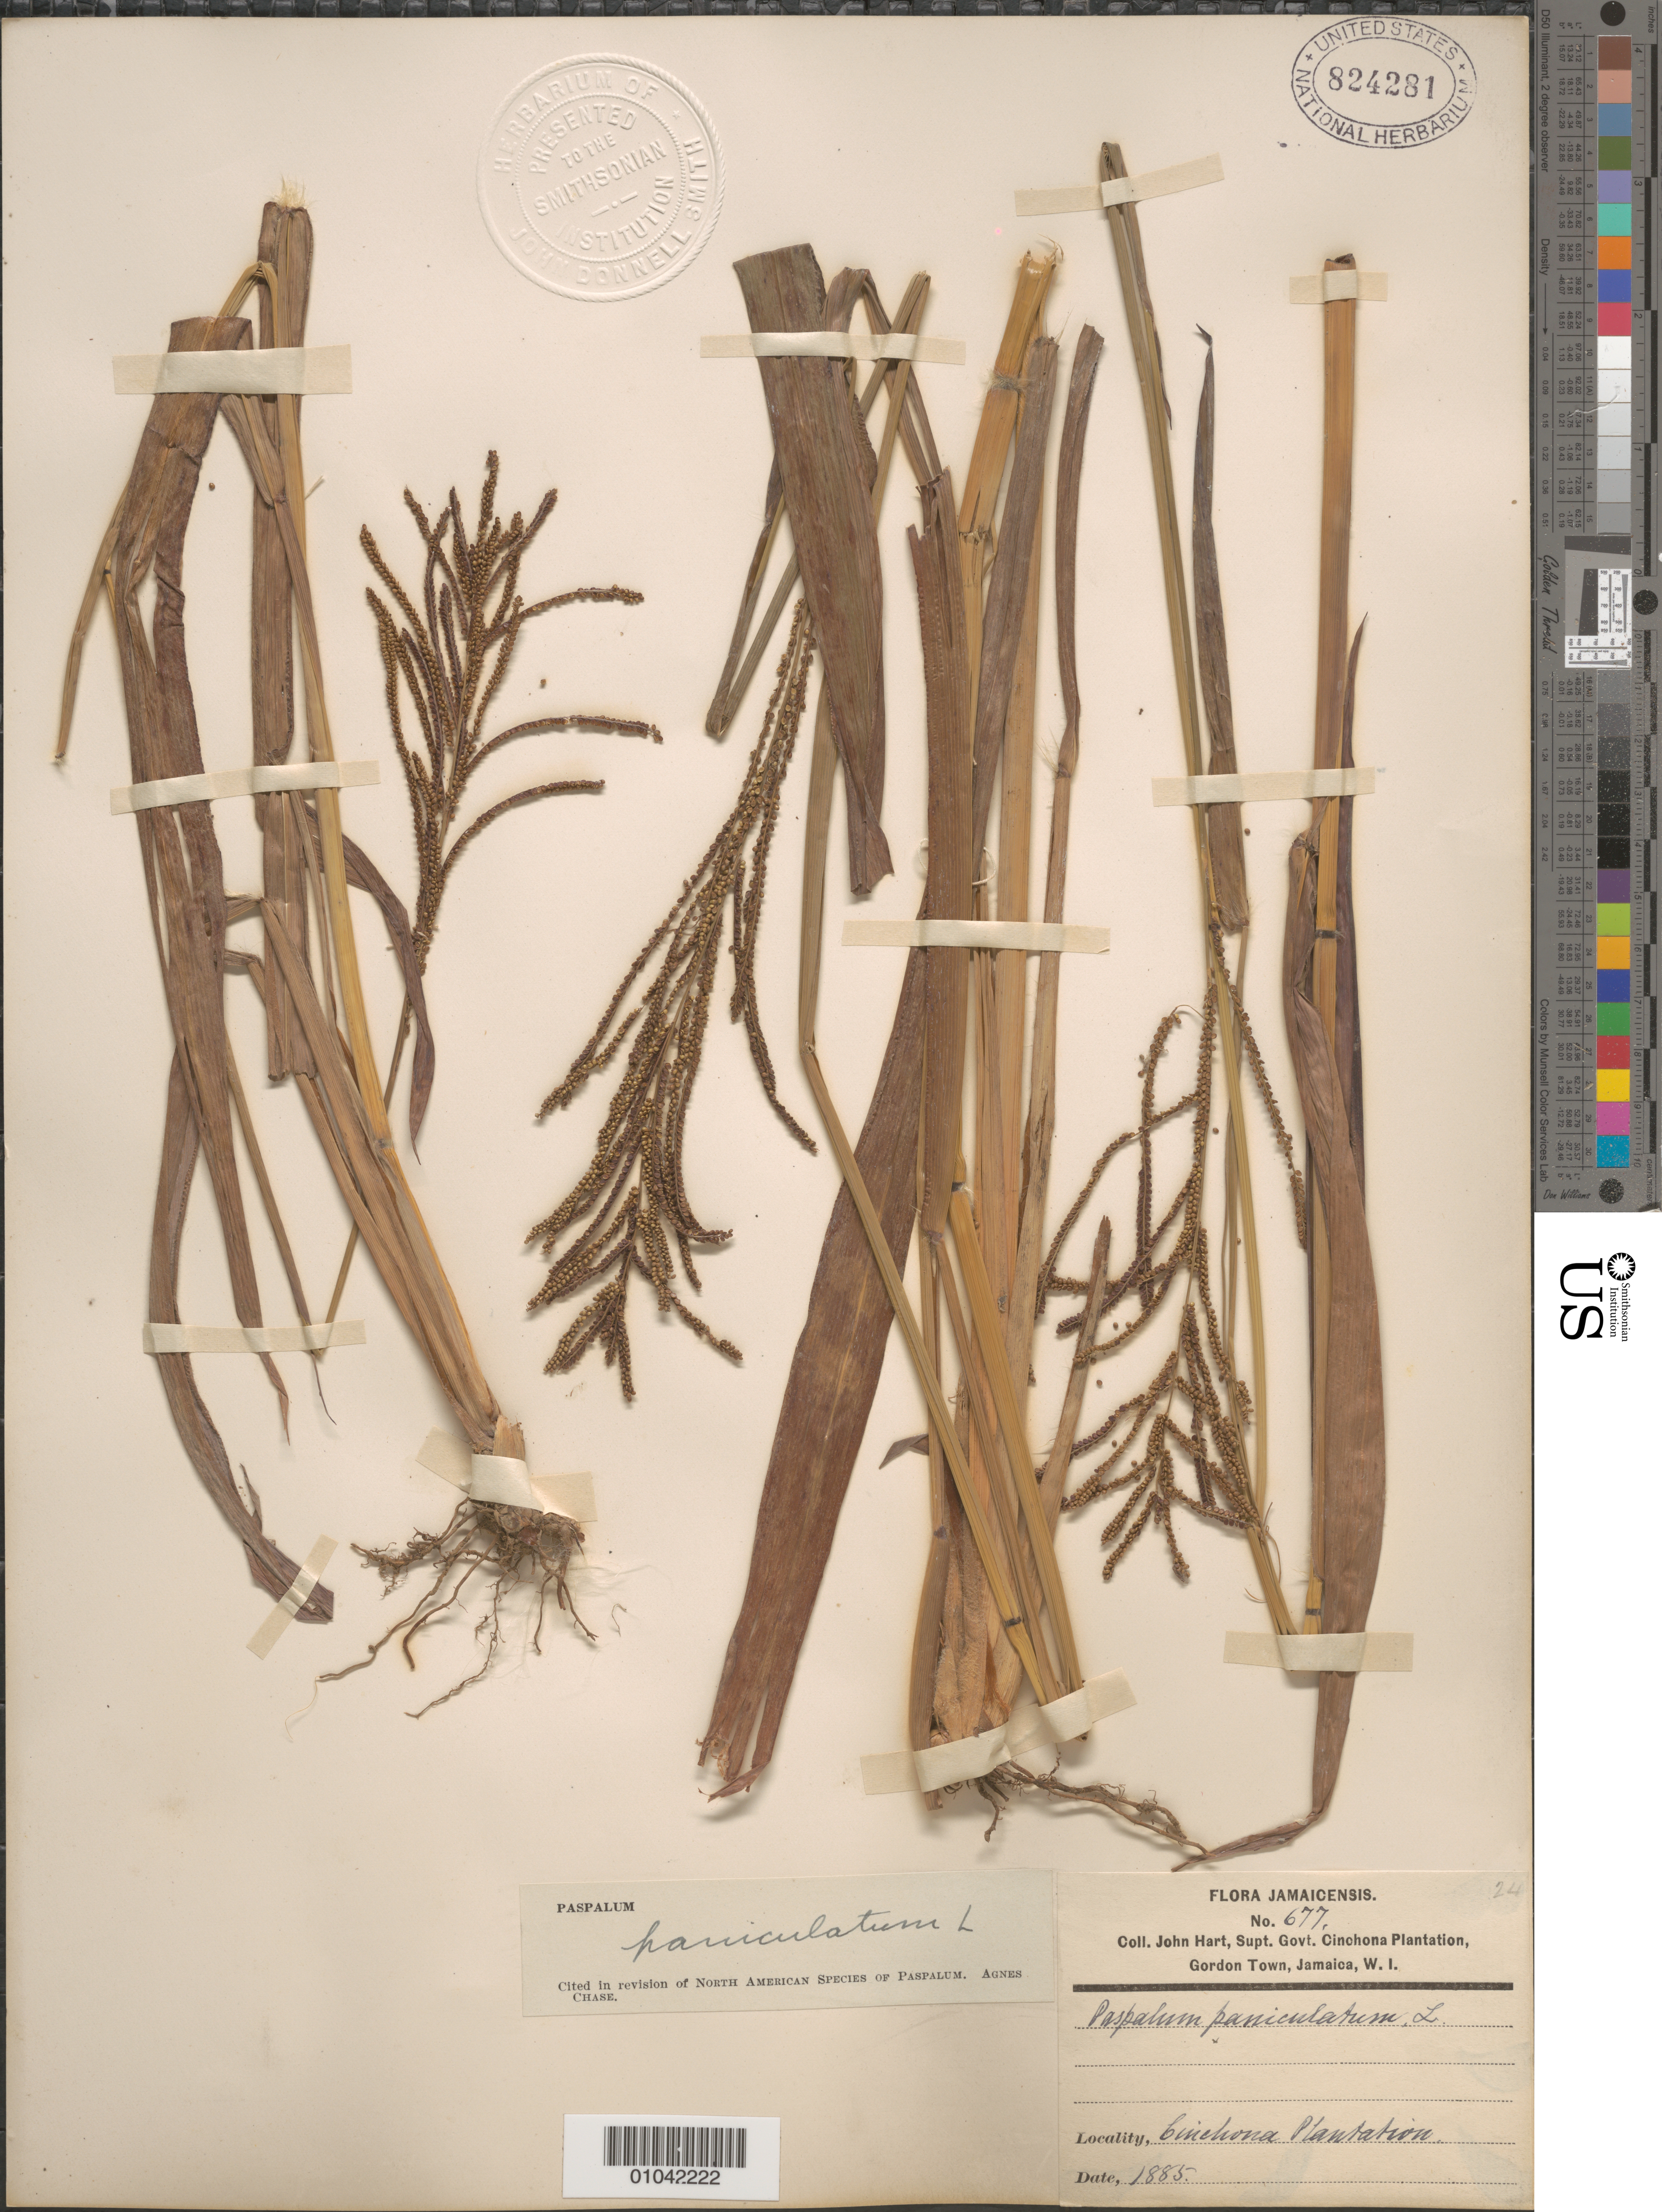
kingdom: Plantae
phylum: Tracheophyta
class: Liliopsida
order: Poales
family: Poaceae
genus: Paspalum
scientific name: Paspalum paniculatum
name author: L.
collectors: J. Hart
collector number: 677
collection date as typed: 1885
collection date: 1885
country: Jamaica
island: Jamaica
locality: Cinchona Plantation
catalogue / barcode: US 824281